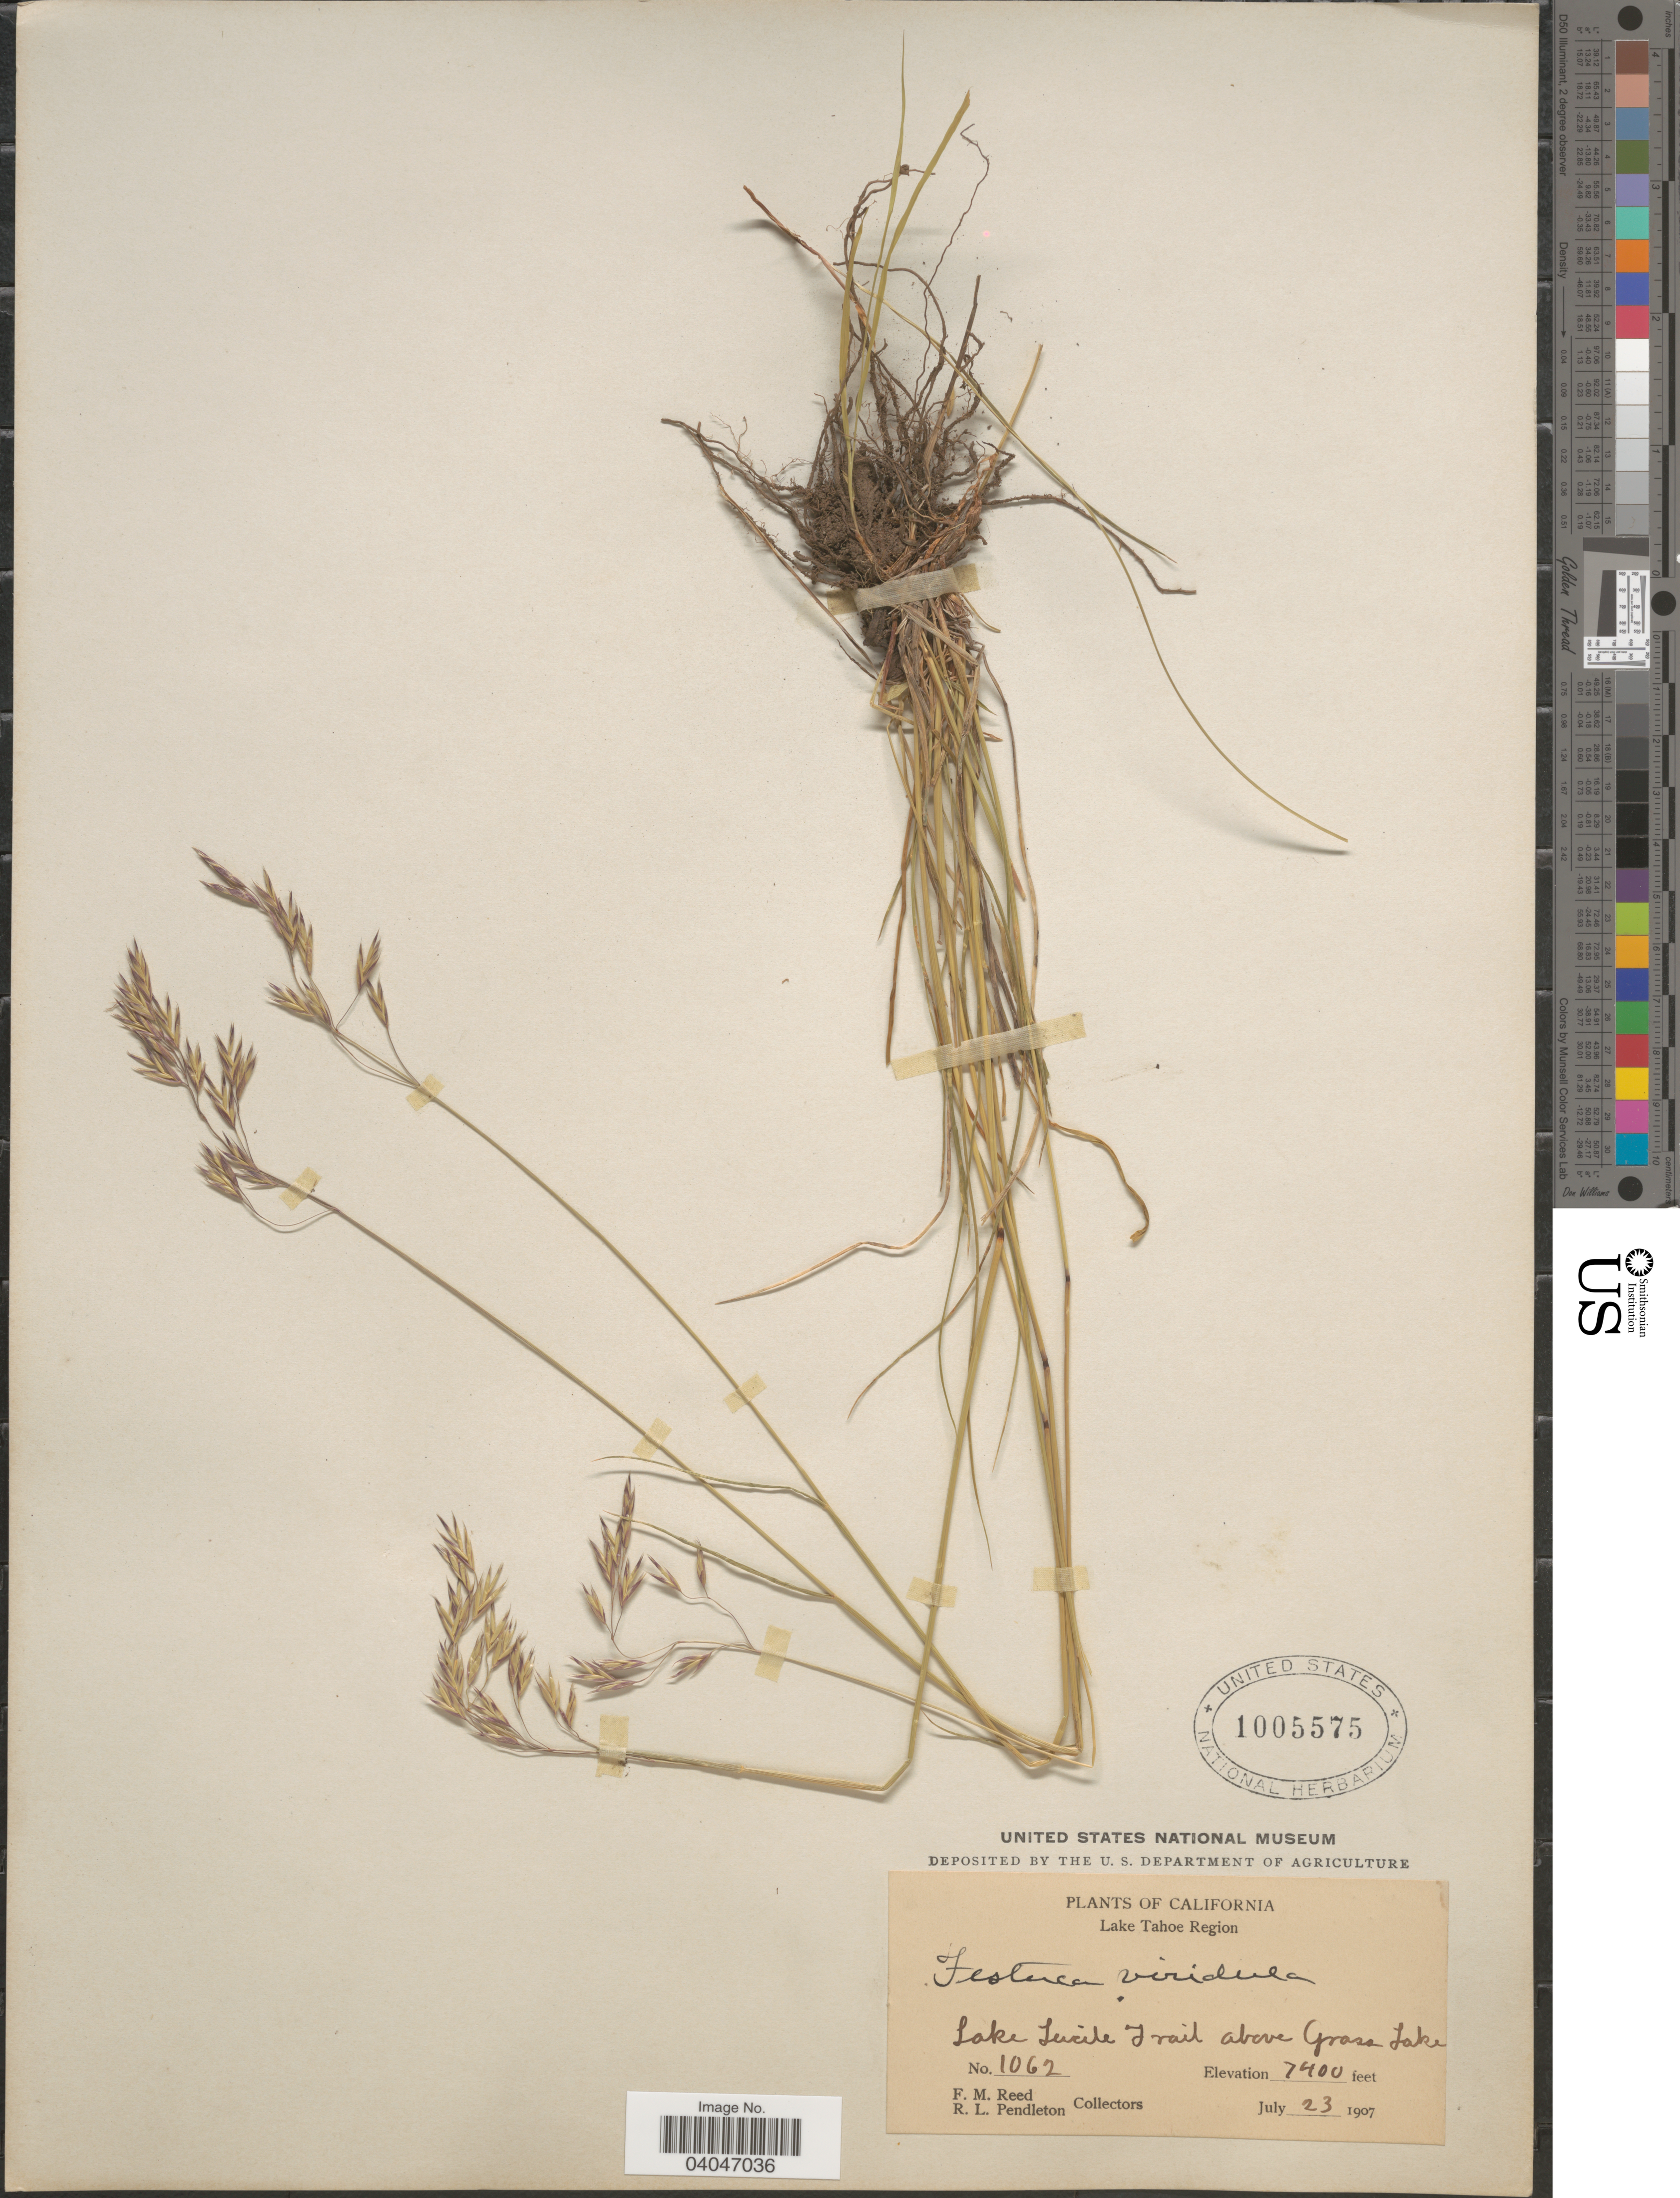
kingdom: Plantae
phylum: Tracheophyta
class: Liliopsida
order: Poales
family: Poaceae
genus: Festuca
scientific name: Festuca viridula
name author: Vasey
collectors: F. Reed & R. Pendleton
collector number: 1062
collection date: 1907-07-23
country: United States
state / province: California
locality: Lake Tahoe Region. Lake Lucile Trail above Grass Lake.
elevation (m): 2256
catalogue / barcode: US 1005575